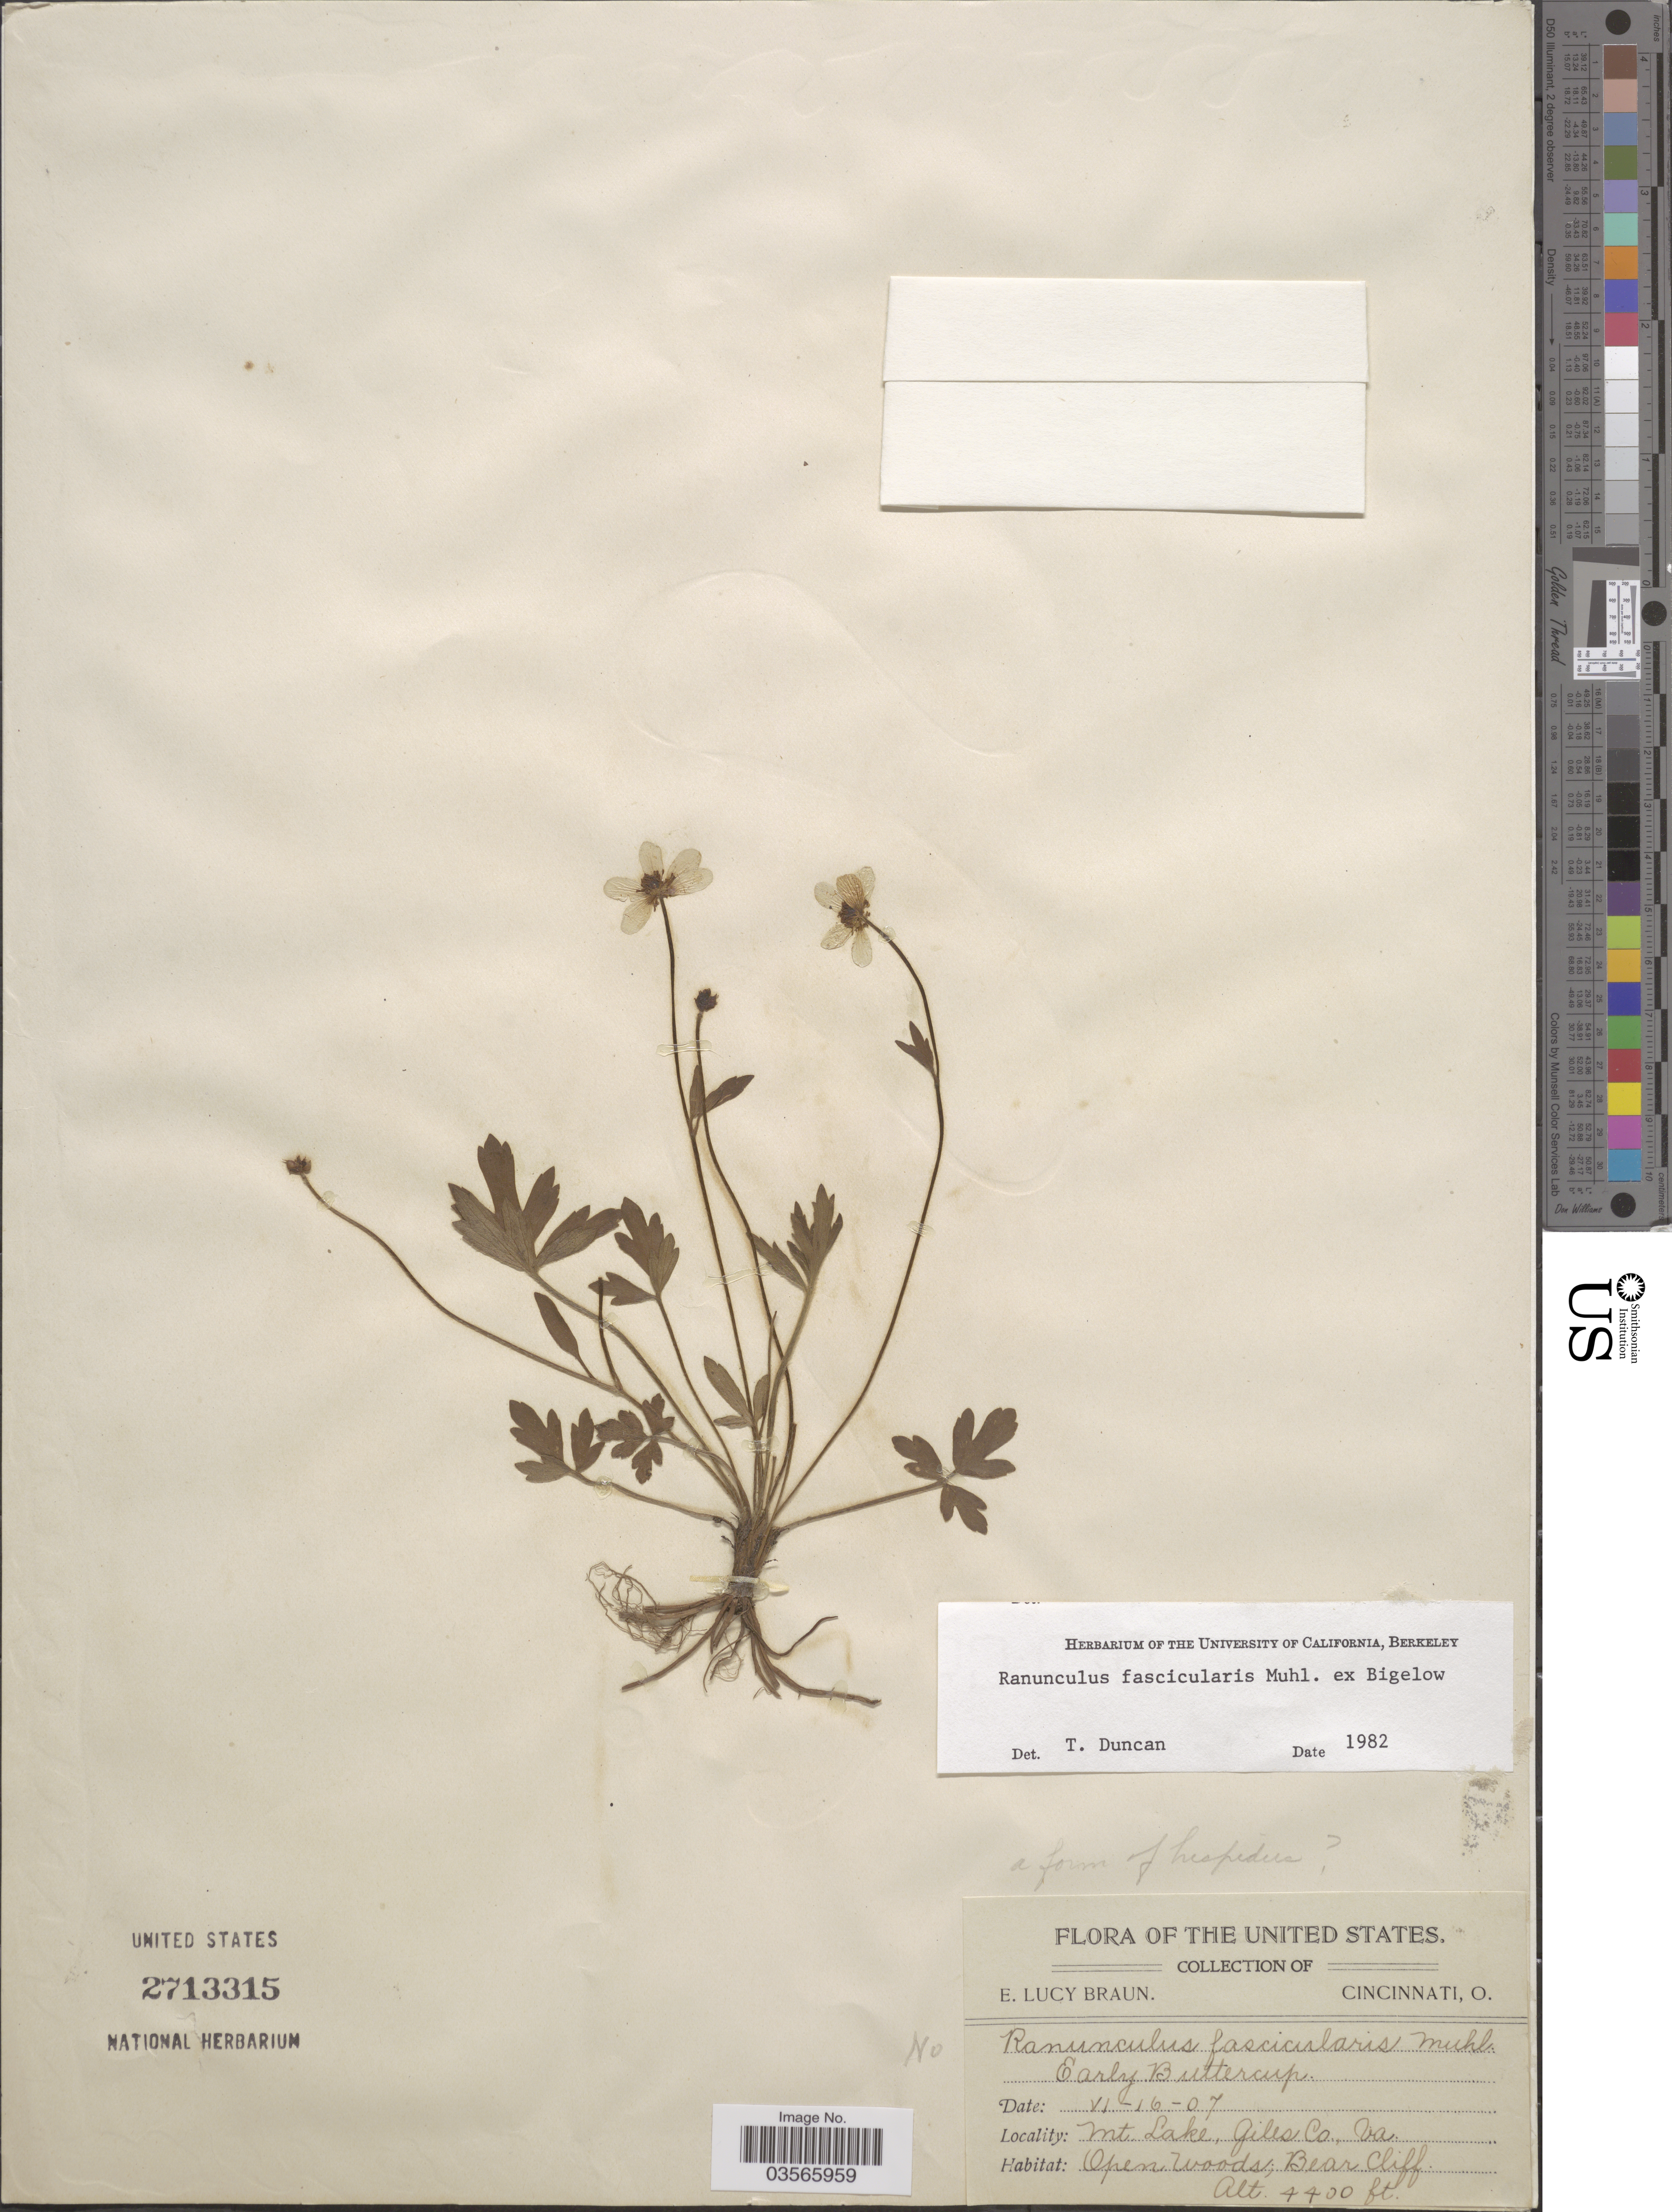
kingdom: Plantae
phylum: Tracheophyta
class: Magnoliopsida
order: Ranunculales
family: Ranunculaceae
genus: Ranunculus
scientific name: Ranunculus fascicularis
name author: Muhl. ex Bigelow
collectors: E. L. Braun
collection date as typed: Transcribed d/m/y: 16/6/7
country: United States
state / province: Virginia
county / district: Giles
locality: Mt. Lake, Giles Co. Bear Cliff.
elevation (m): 1341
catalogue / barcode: US 2713315